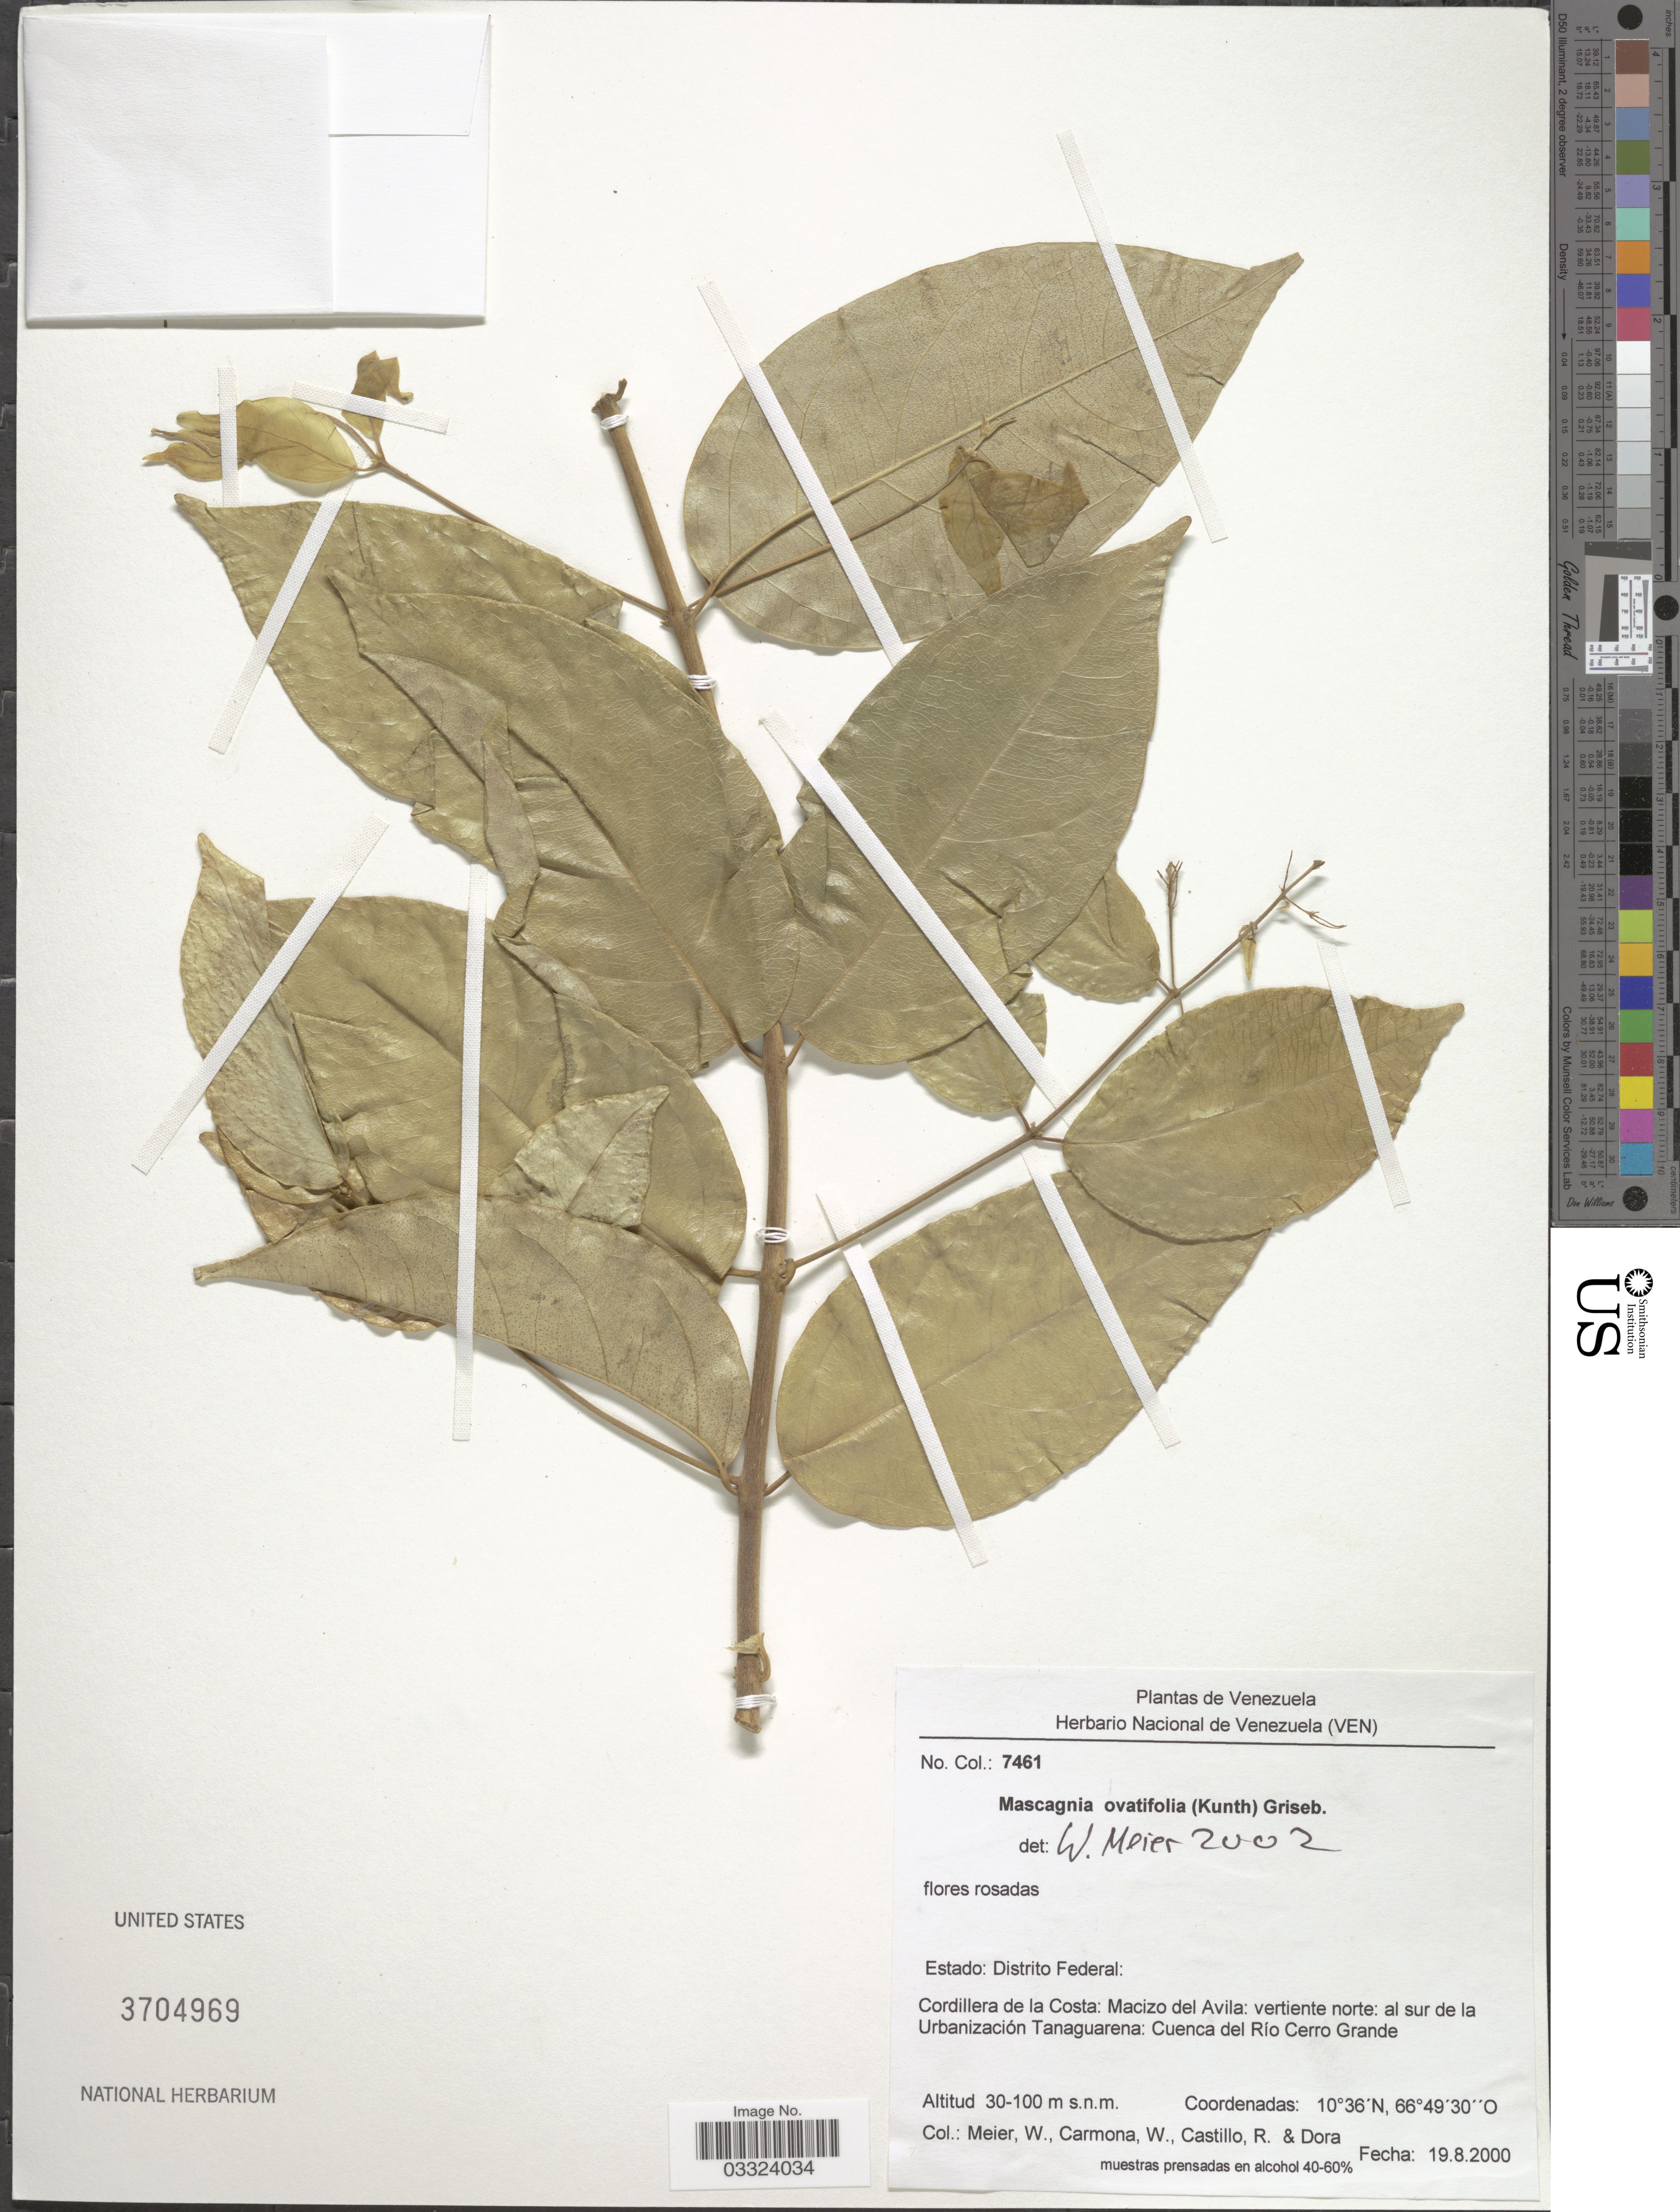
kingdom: Plantae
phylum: Tracheophyta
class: Magnoliopsida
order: Malpighiales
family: Malpighiaceae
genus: Mascagnia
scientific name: Mascagnia ovatifolia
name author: (Kunth) Griseb.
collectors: W. Meier, W. Carmona, R. Castillo & Dora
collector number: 7461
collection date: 2000-08-19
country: Venezuela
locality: Distrito Federal: Cordillera de la Costa: Macizo del Avila: vertiente norte: al sur de la Urbanización Tanaguarena; Cuenca del Río Cerro Grande.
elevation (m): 30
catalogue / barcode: US 3704969